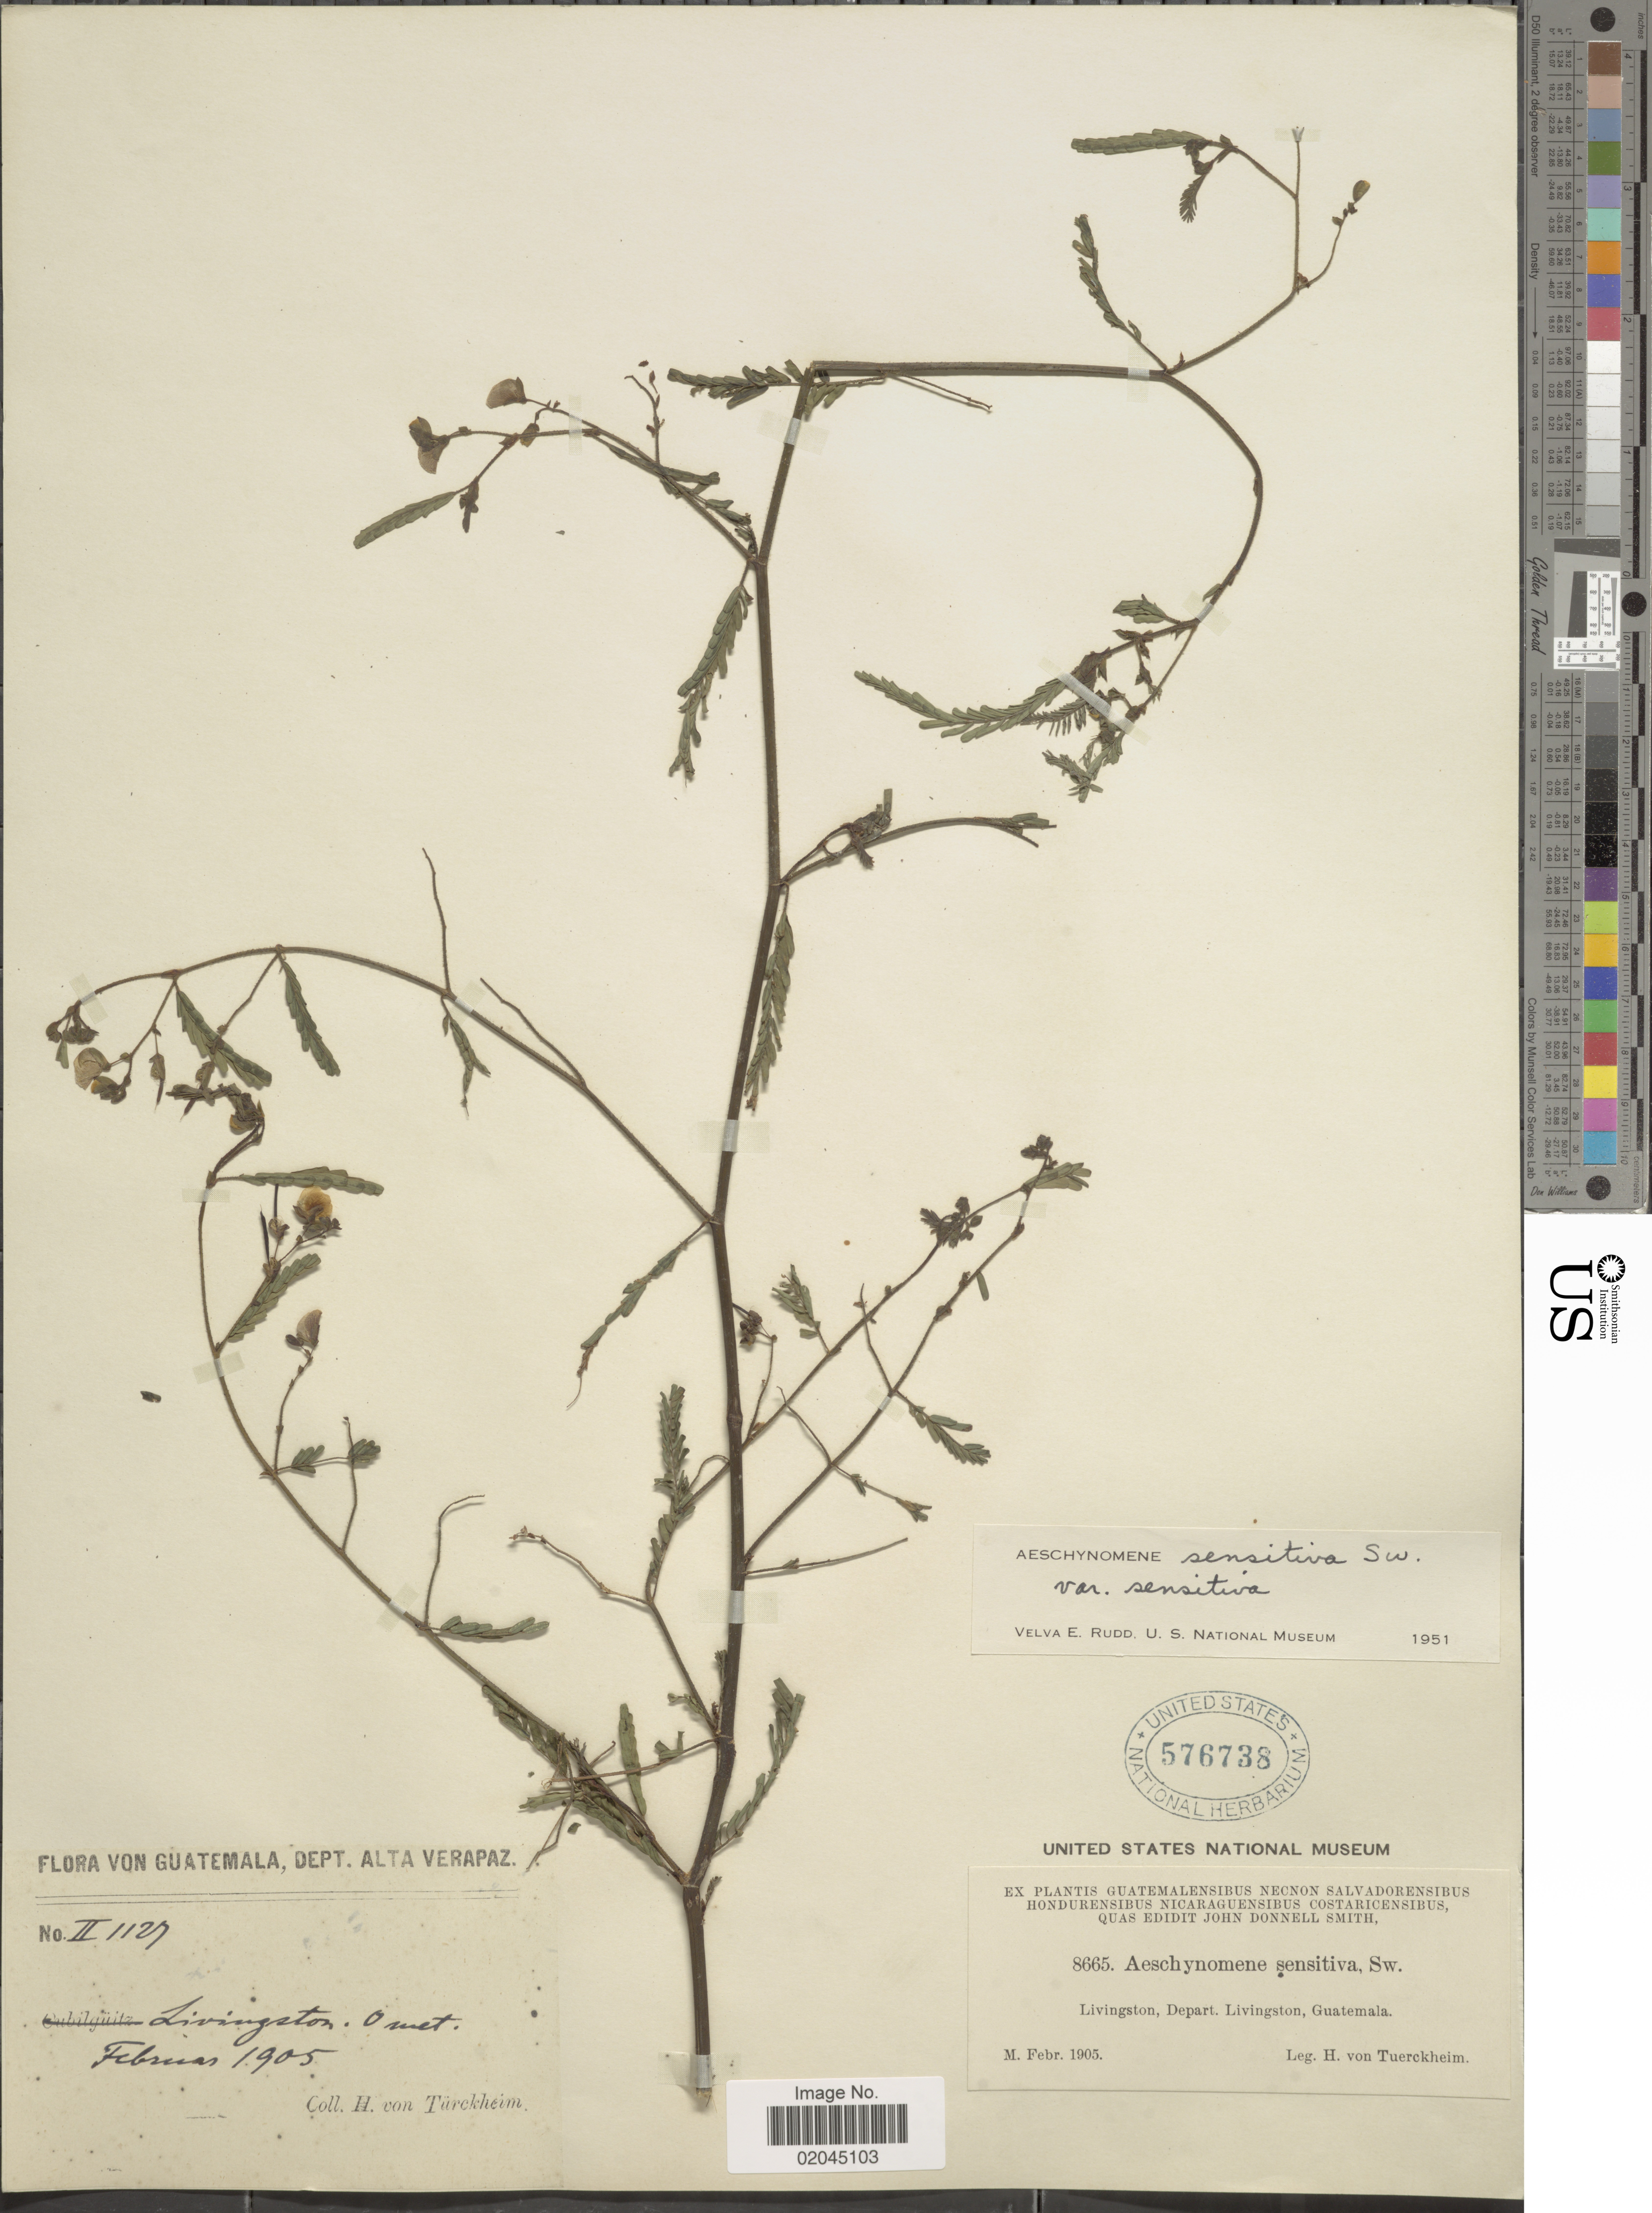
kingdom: Plantae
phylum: Tracheophyta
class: Magnoliopsida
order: Fabales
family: Fabaceae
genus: Aeschynomene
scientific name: Aeschynomene sensitiva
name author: Sw.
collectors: H. von Tuerckheim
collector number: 8665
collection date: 1905-02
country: Guatemala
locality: Livingston, Depart. Livingston, Guatemala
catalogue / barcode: US 576738